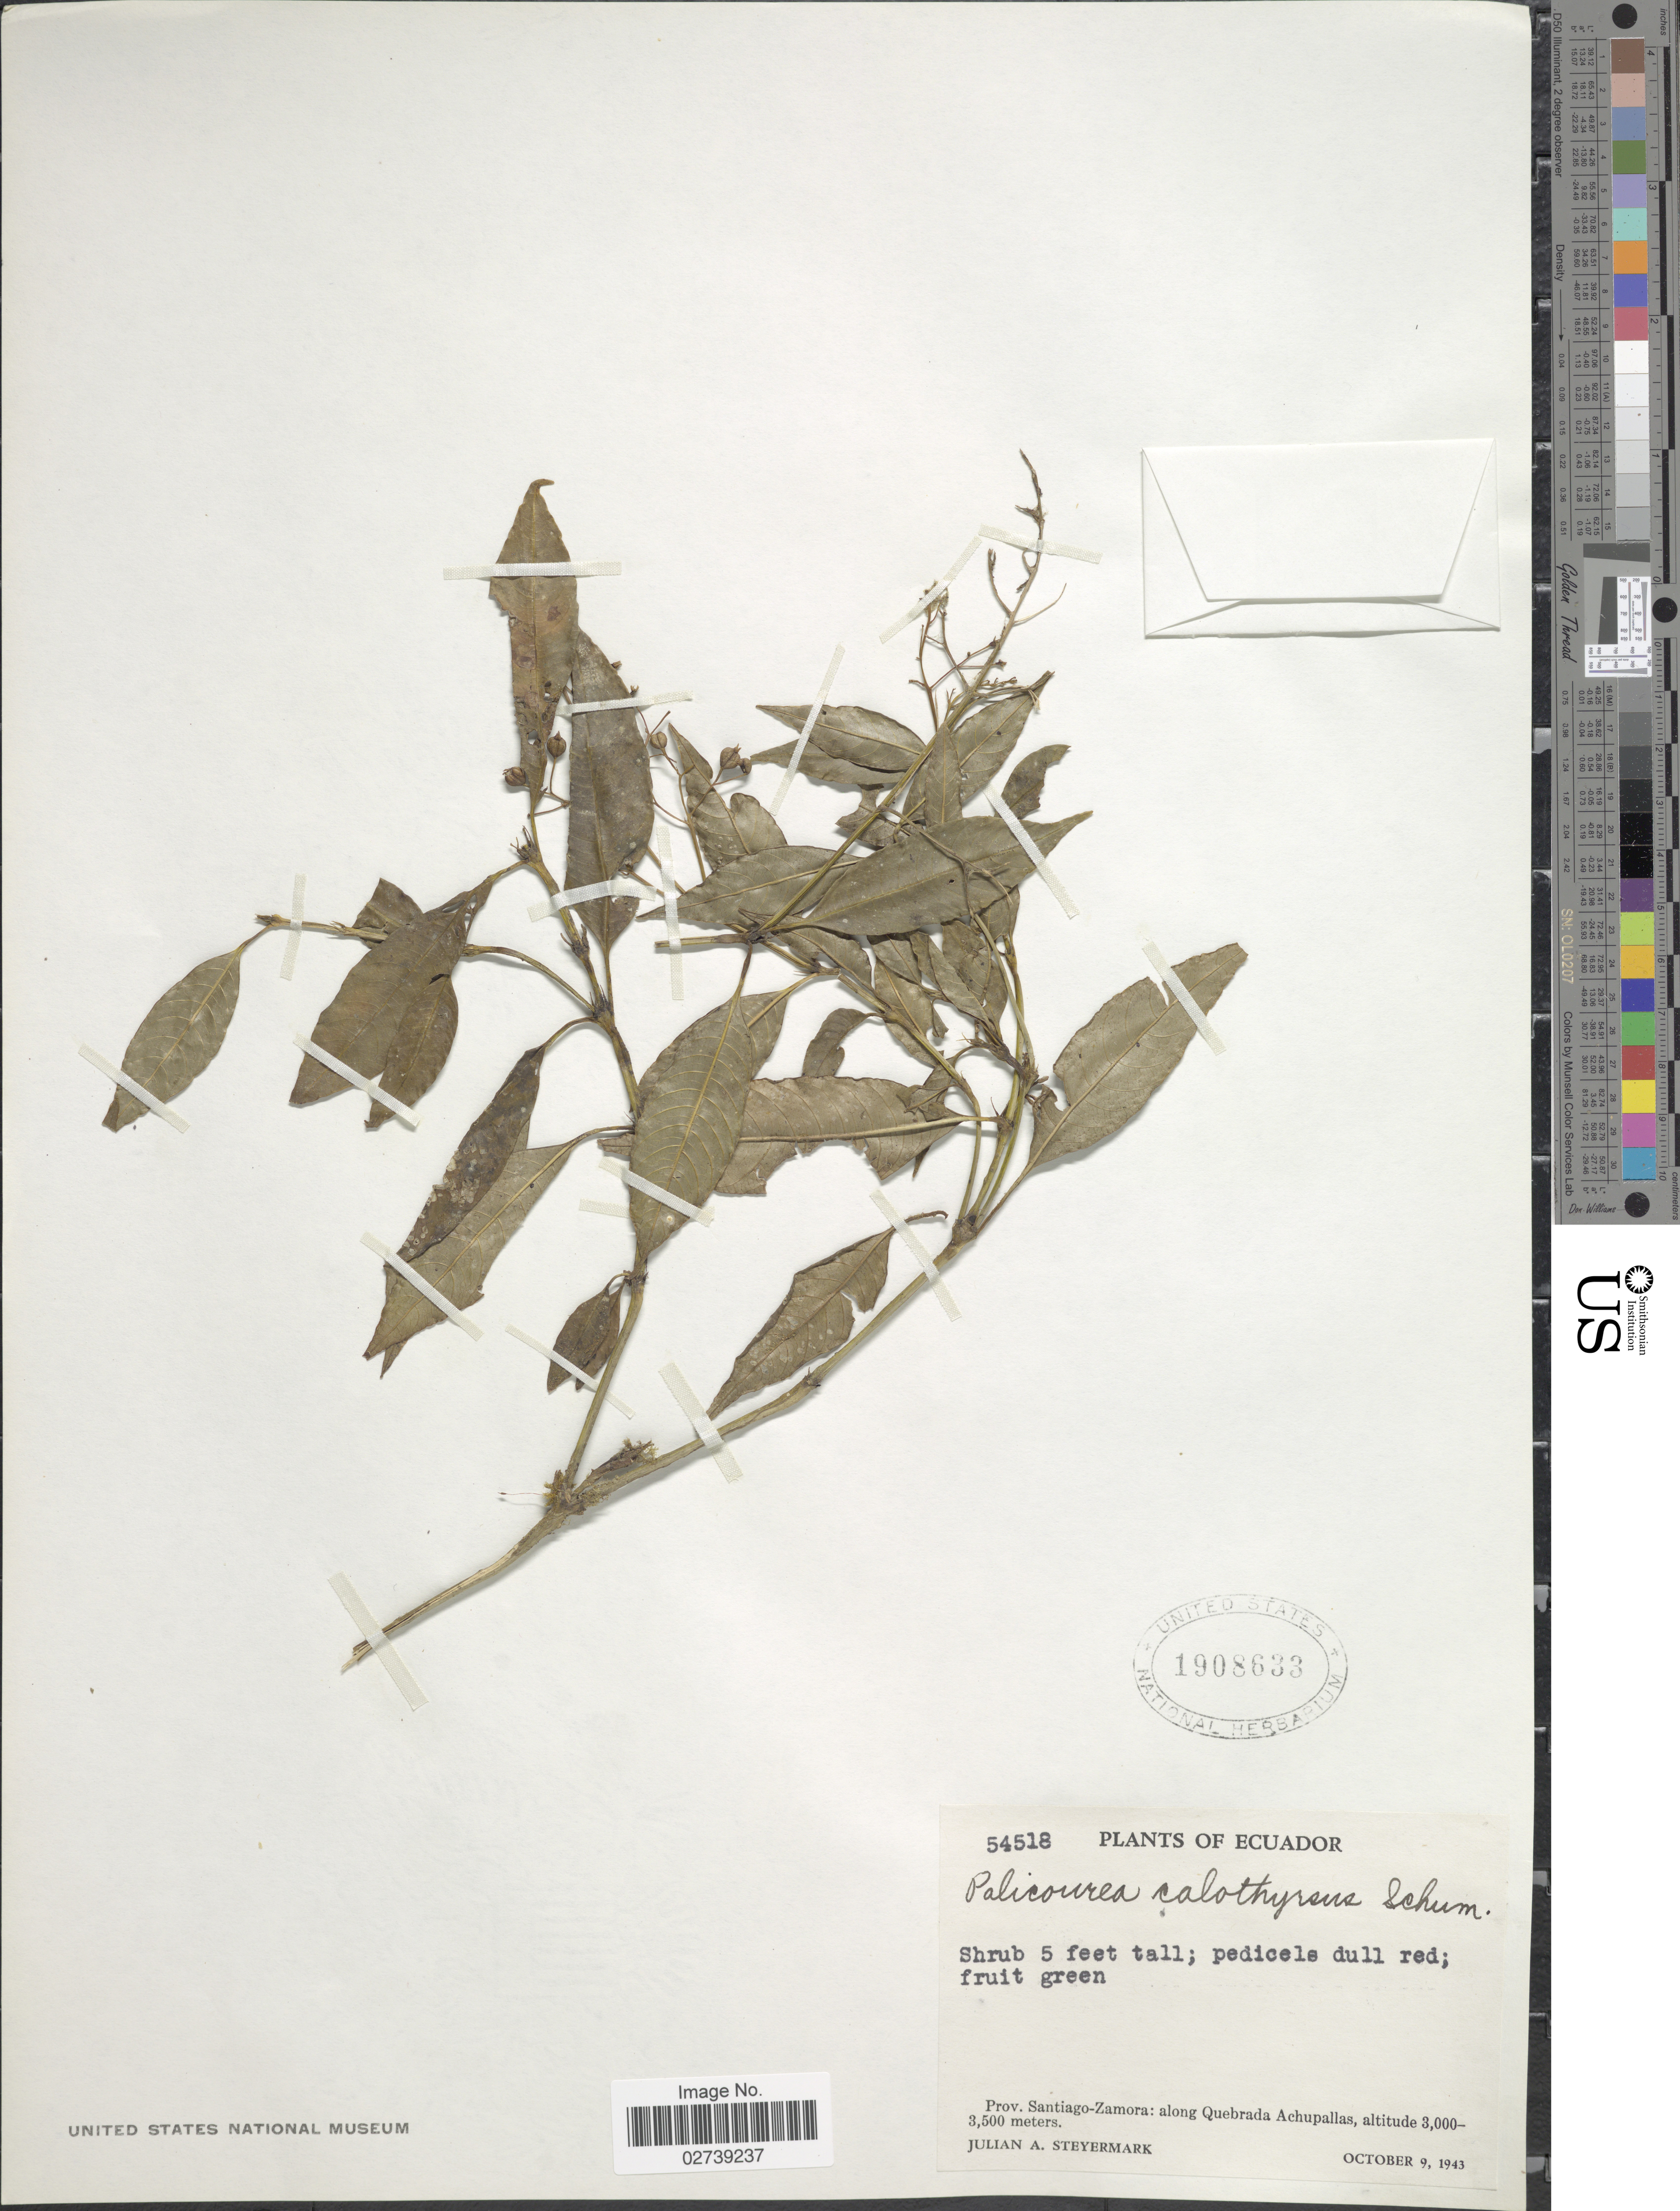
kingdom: Plantae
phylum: Tracheophyta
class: Magnoliopsida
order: Gentianales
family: Rubiaceae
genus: Palicourea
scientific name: Palicourea calothyrsus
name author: K. Schum. & K. Krause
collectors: J. Steyermark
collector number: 54518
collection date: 1943-10-09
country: Ecuador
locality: Prov. Santiago-Zamora: along Quebrada Achupallas.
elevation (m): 3000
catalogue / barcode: US 1908633